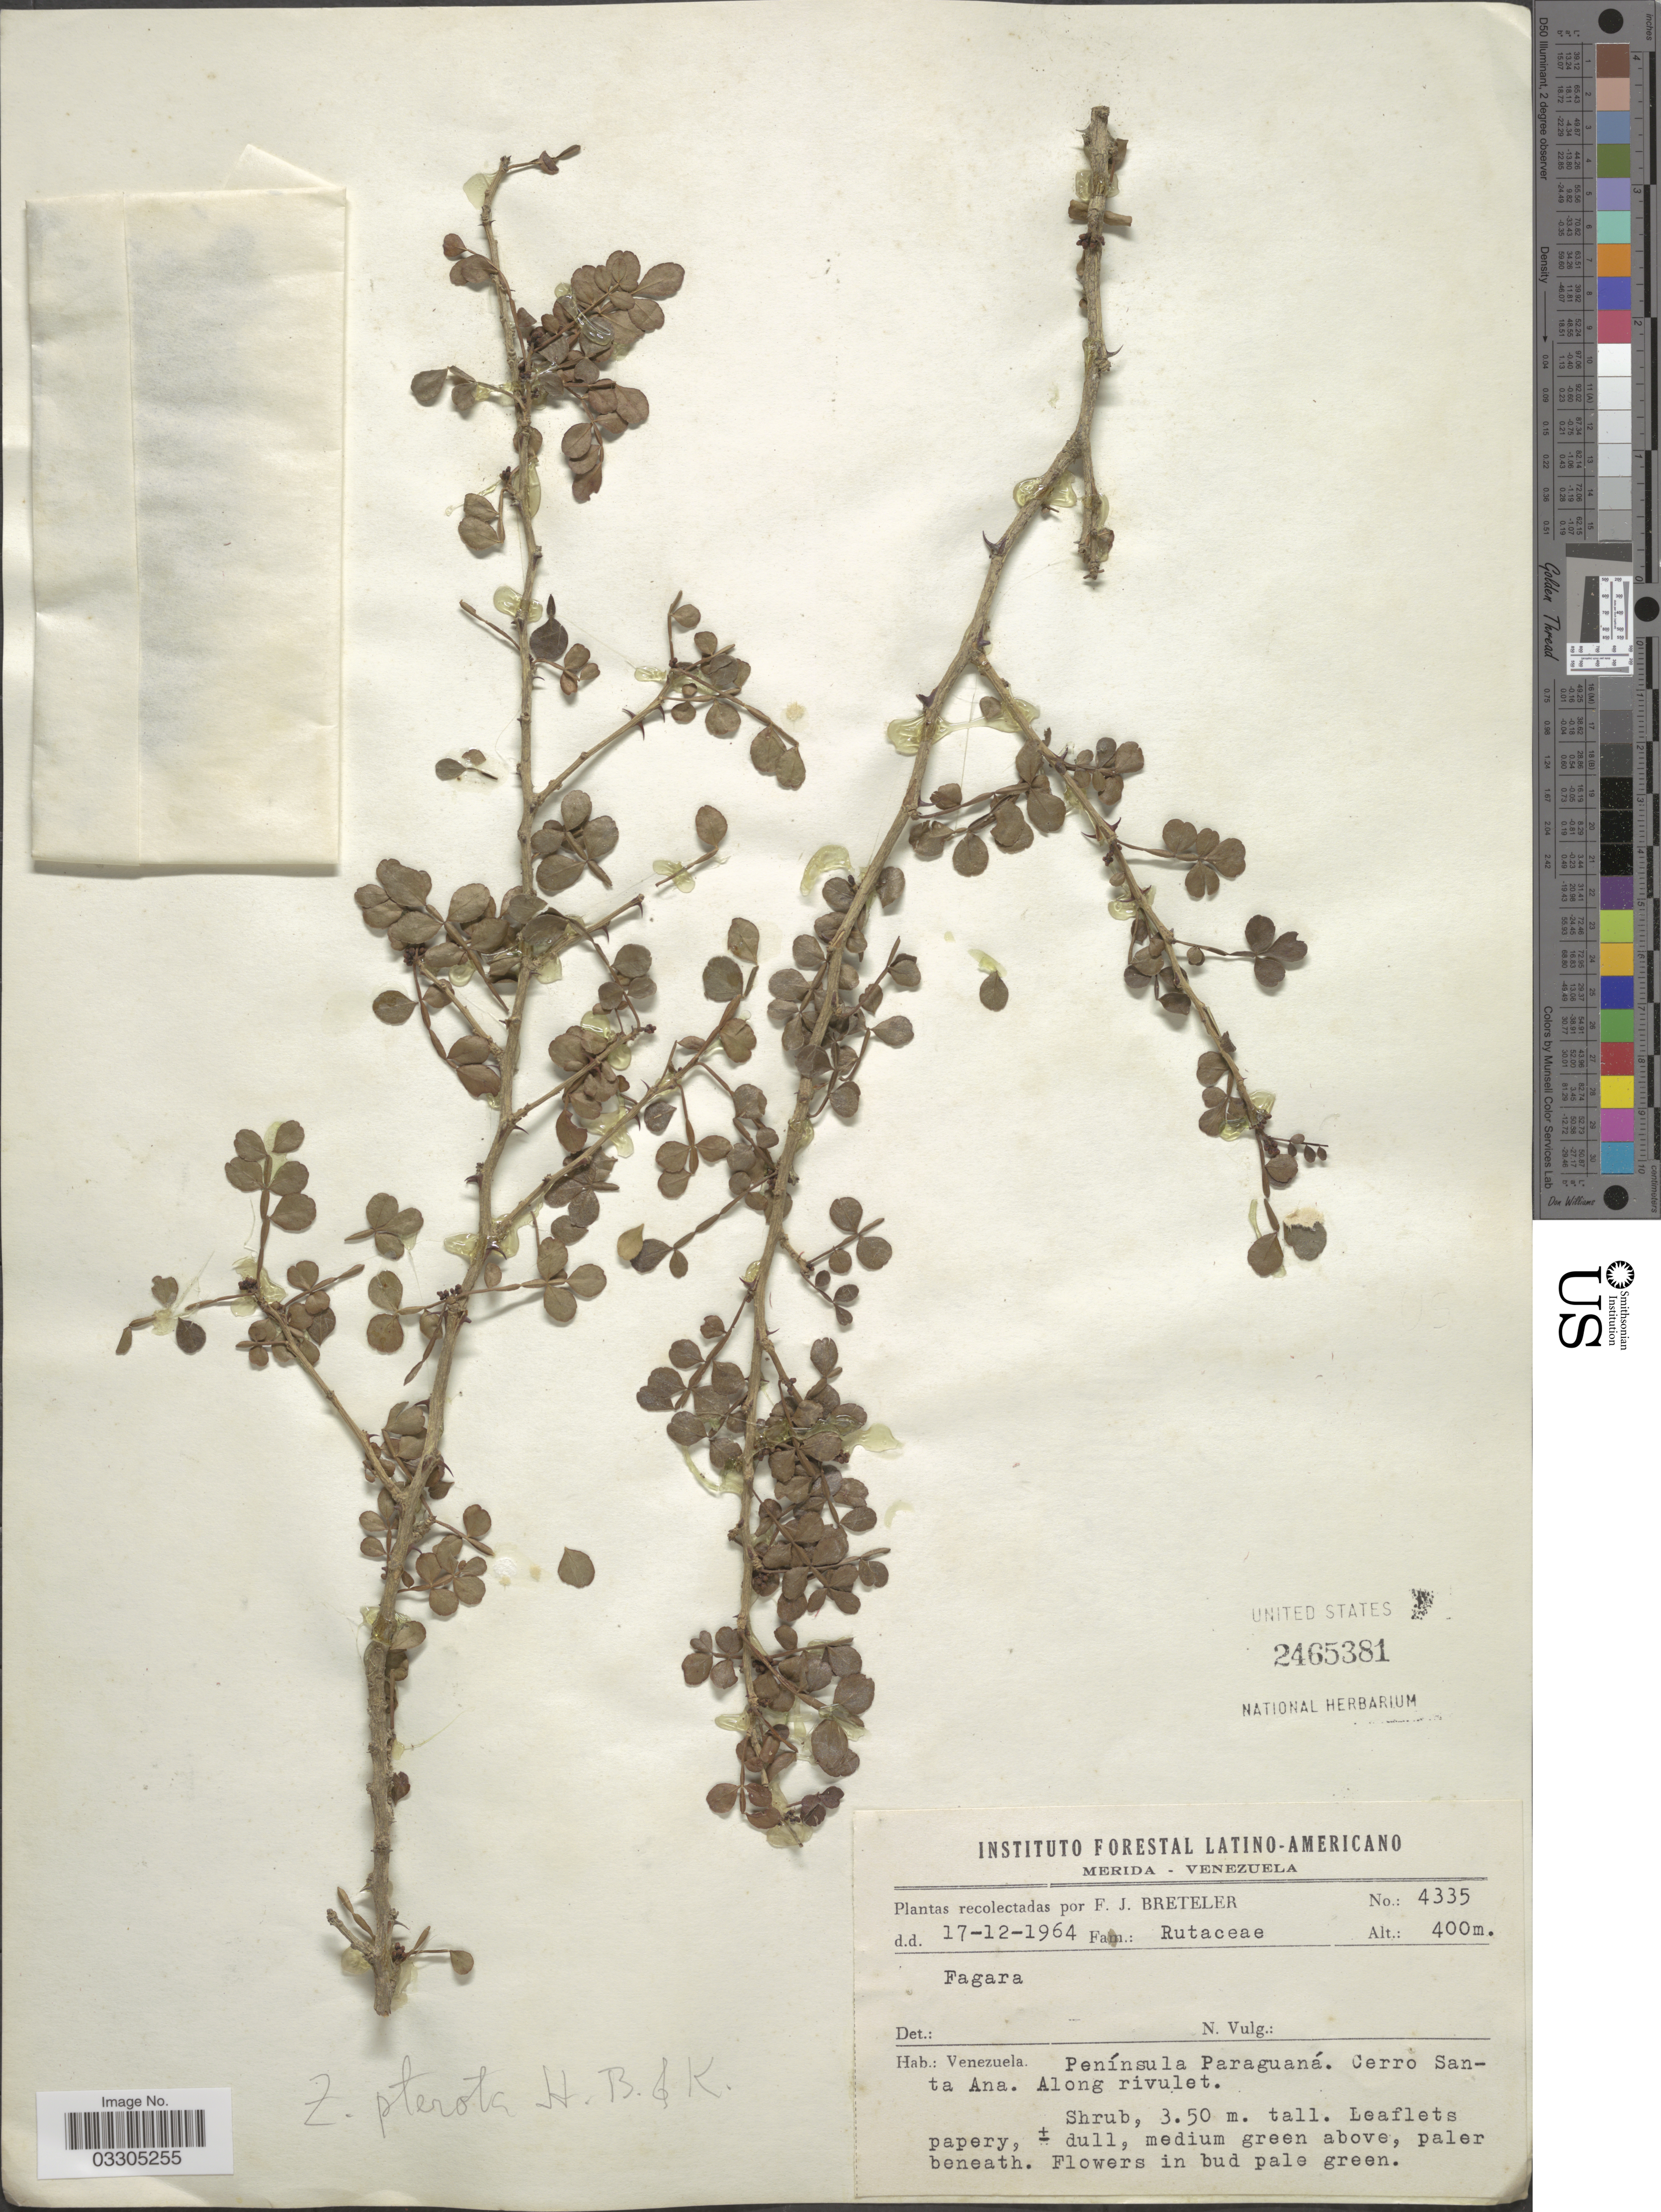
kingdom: Plantae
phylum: Tracheophyta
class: Magnoliopsida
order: Sapindales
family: Rutaceae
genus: Zanthoxylum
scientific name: Zanthoxylum fagara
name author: (L.) Sarg.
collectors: F. J. Breteler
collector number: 4335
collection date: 1964-12-17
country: Venezuela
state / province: Mérida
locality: Península Paraguaná. Cerro Santa Ana. Along rivulet.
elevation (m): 400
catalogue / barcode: US 2465381